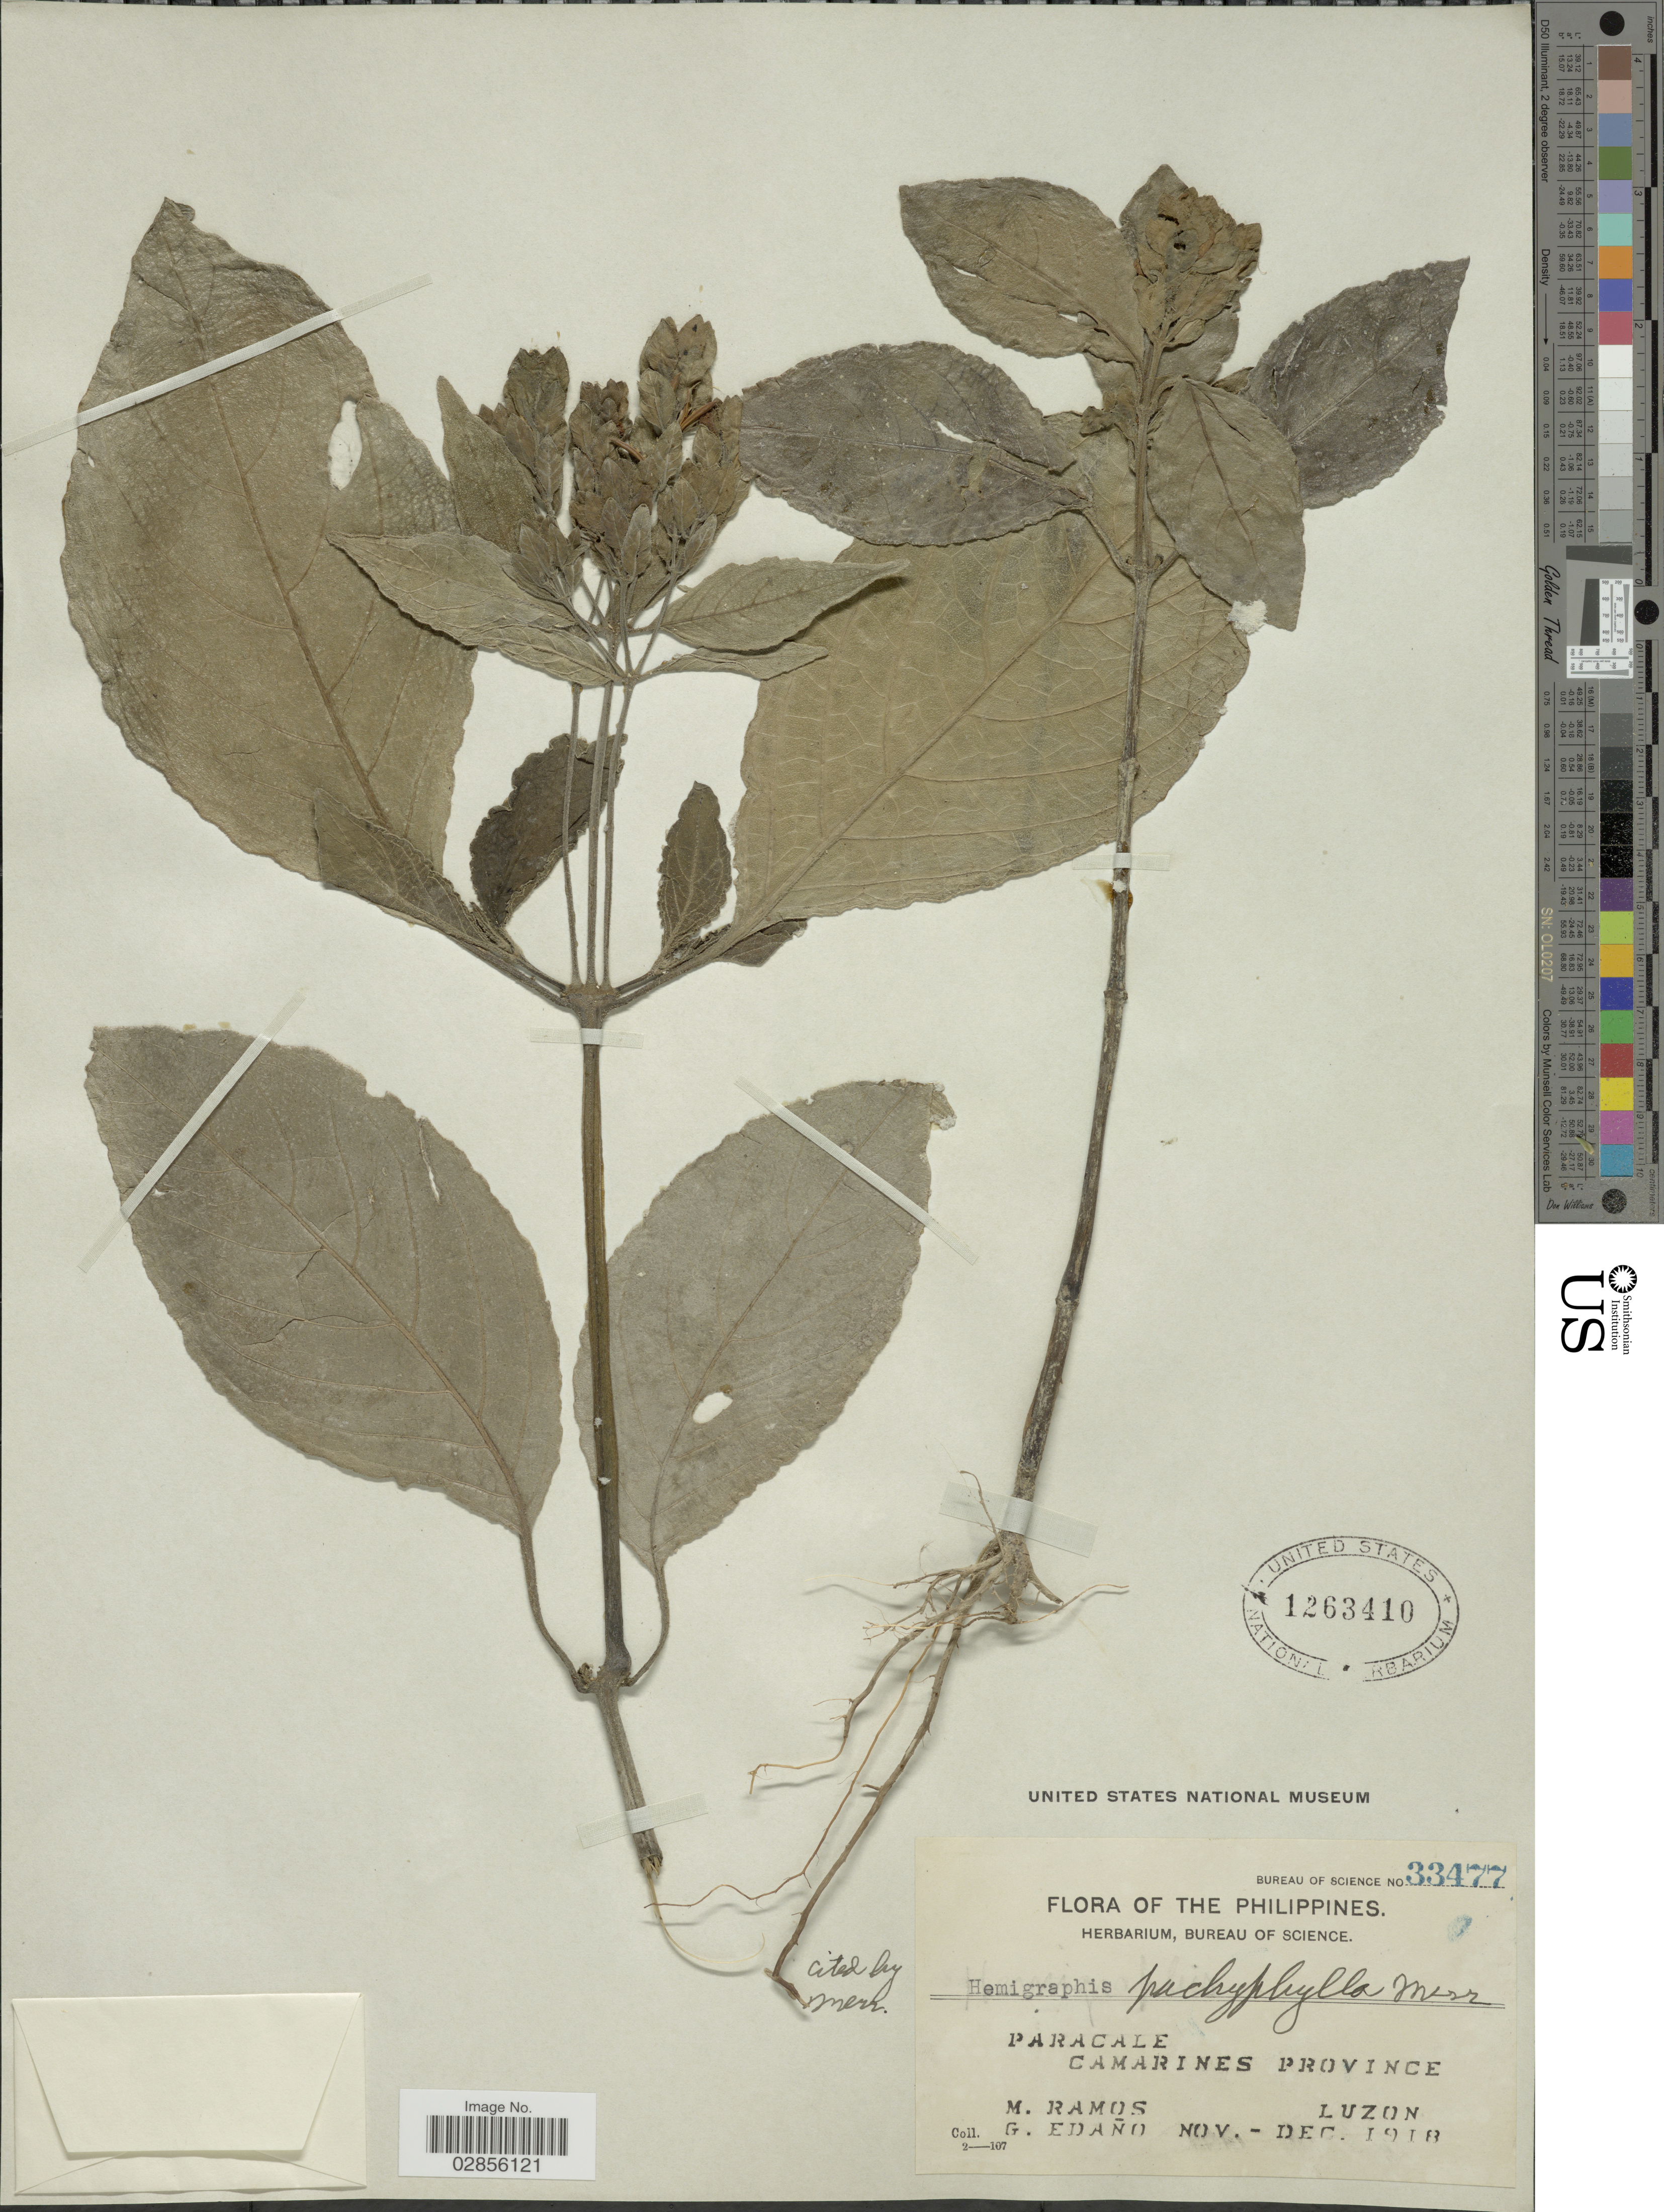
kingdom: Plantae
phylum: Tracheophyta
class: Magnoliopsida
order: Lamiales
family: Acanthaceae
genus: Hemigraphis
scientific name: Hemigraphis pachyphylla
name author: Merr.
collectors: M. Ramos & G. Edaño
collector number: Bureau of Science 33477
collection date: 1918-11/1918-12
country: Philippines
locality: Paracale Camarines Province. Luzon.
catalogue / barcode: US 1263410